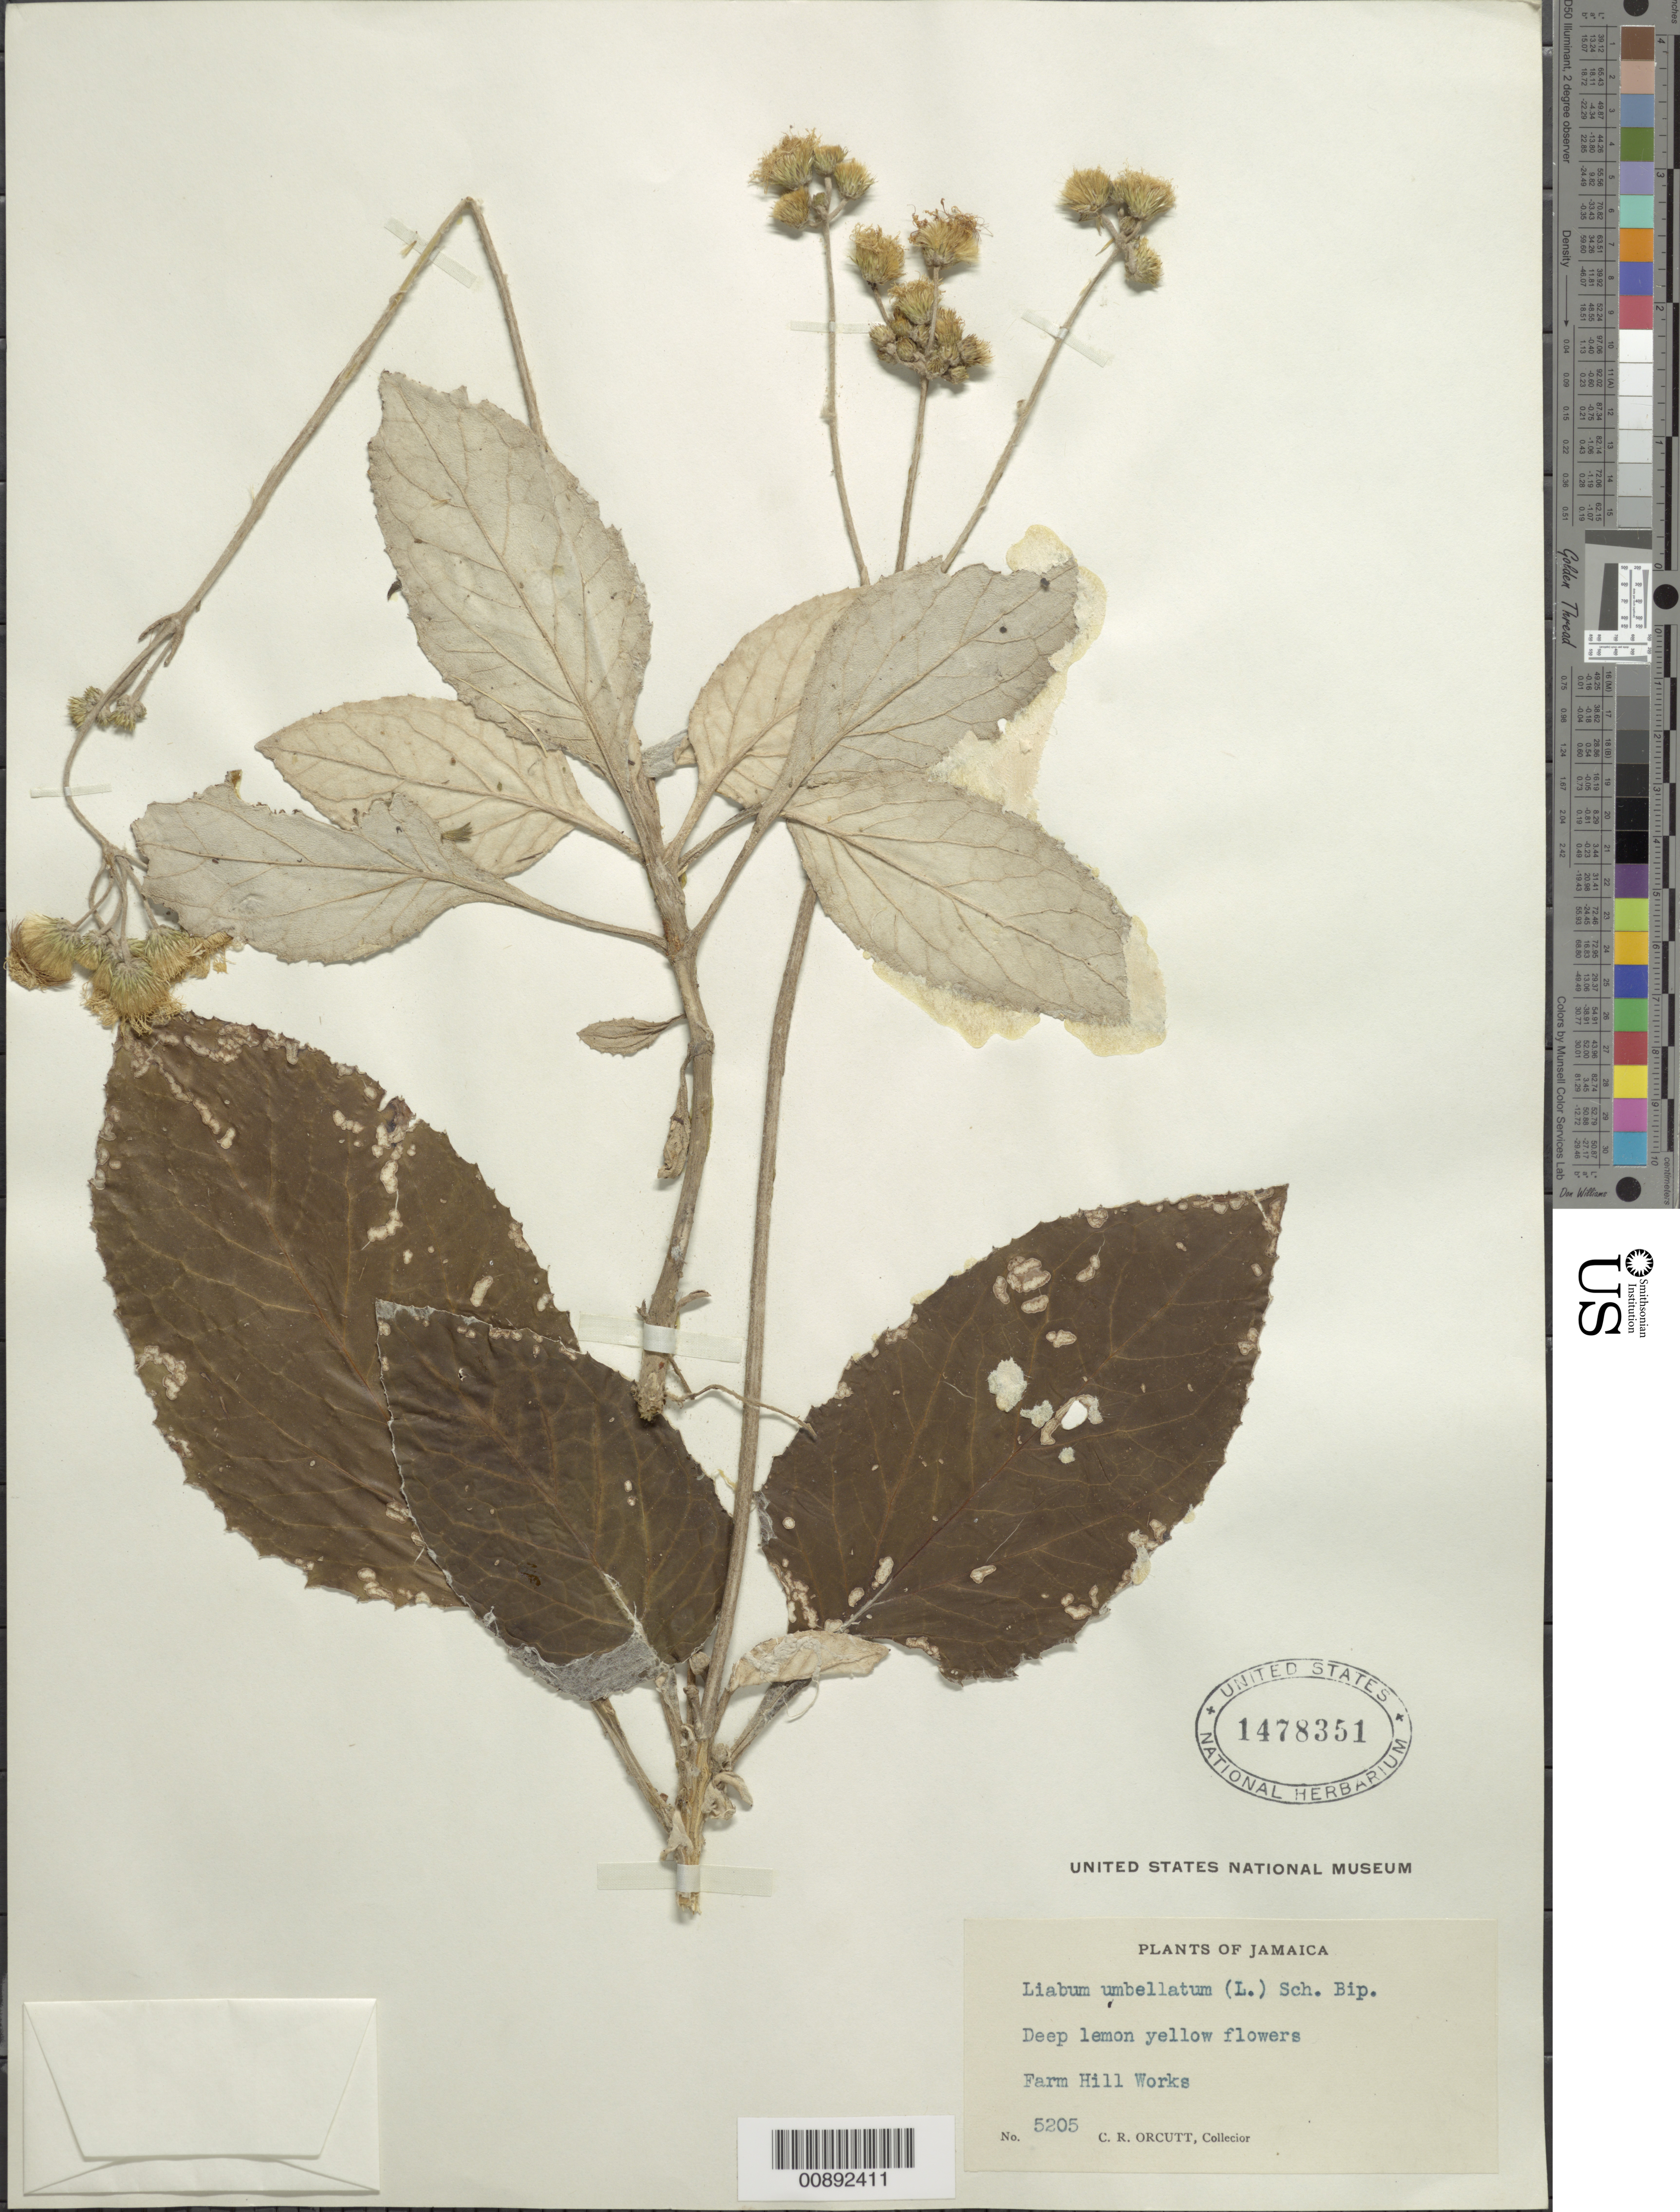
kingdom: Plantae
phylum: Tracheophyta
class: Magnoliopsida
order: Asterales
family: Asteraceae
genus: Liabum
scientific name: Liabum umbellatum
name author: (L.) Sch. Bip.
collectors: C. R. Orcutt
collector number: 5205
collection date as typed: s.d.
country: Jamaica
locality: Farm Hill works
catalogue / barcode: US 1479351